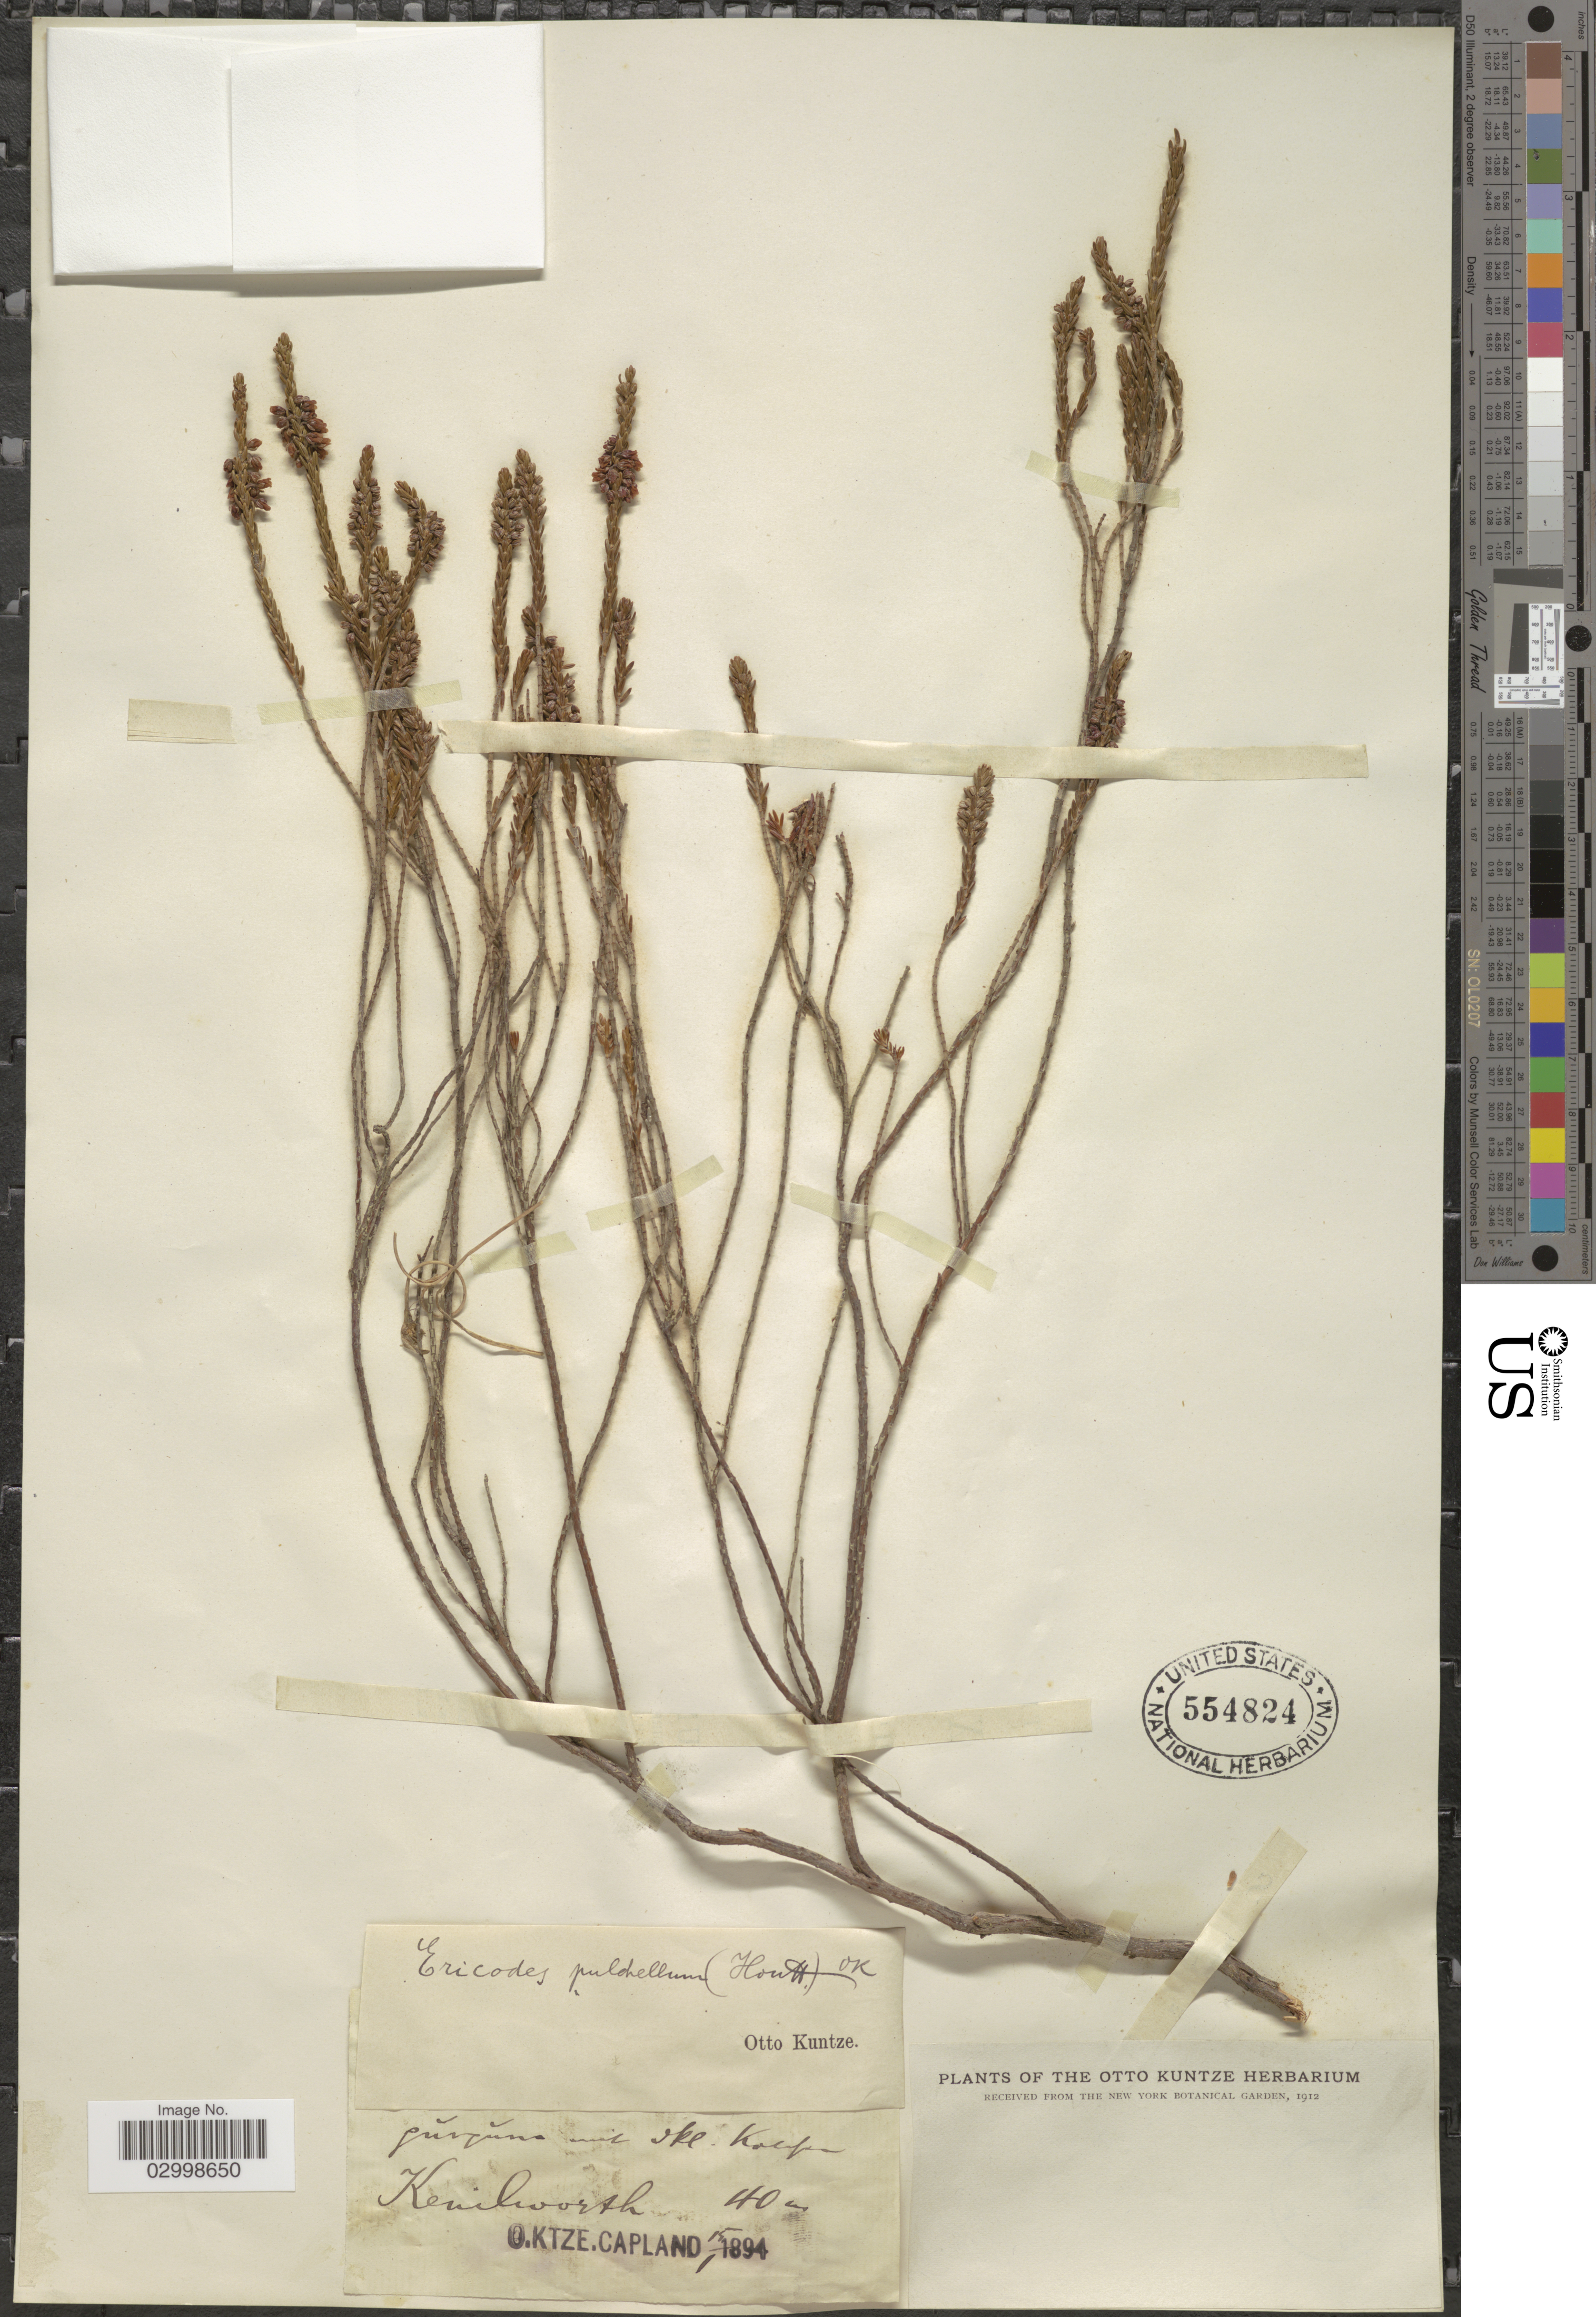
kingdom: Plantae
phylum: Tracheophyta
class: Magnoliopsida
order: Ericales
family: Ericaceae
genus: Erica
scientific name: Erica pulchella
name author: Houtt.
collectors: C.E.O. Kuntze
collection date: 1894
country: South Africa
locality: Kenilworth.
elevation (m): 40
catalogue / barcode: US 554824